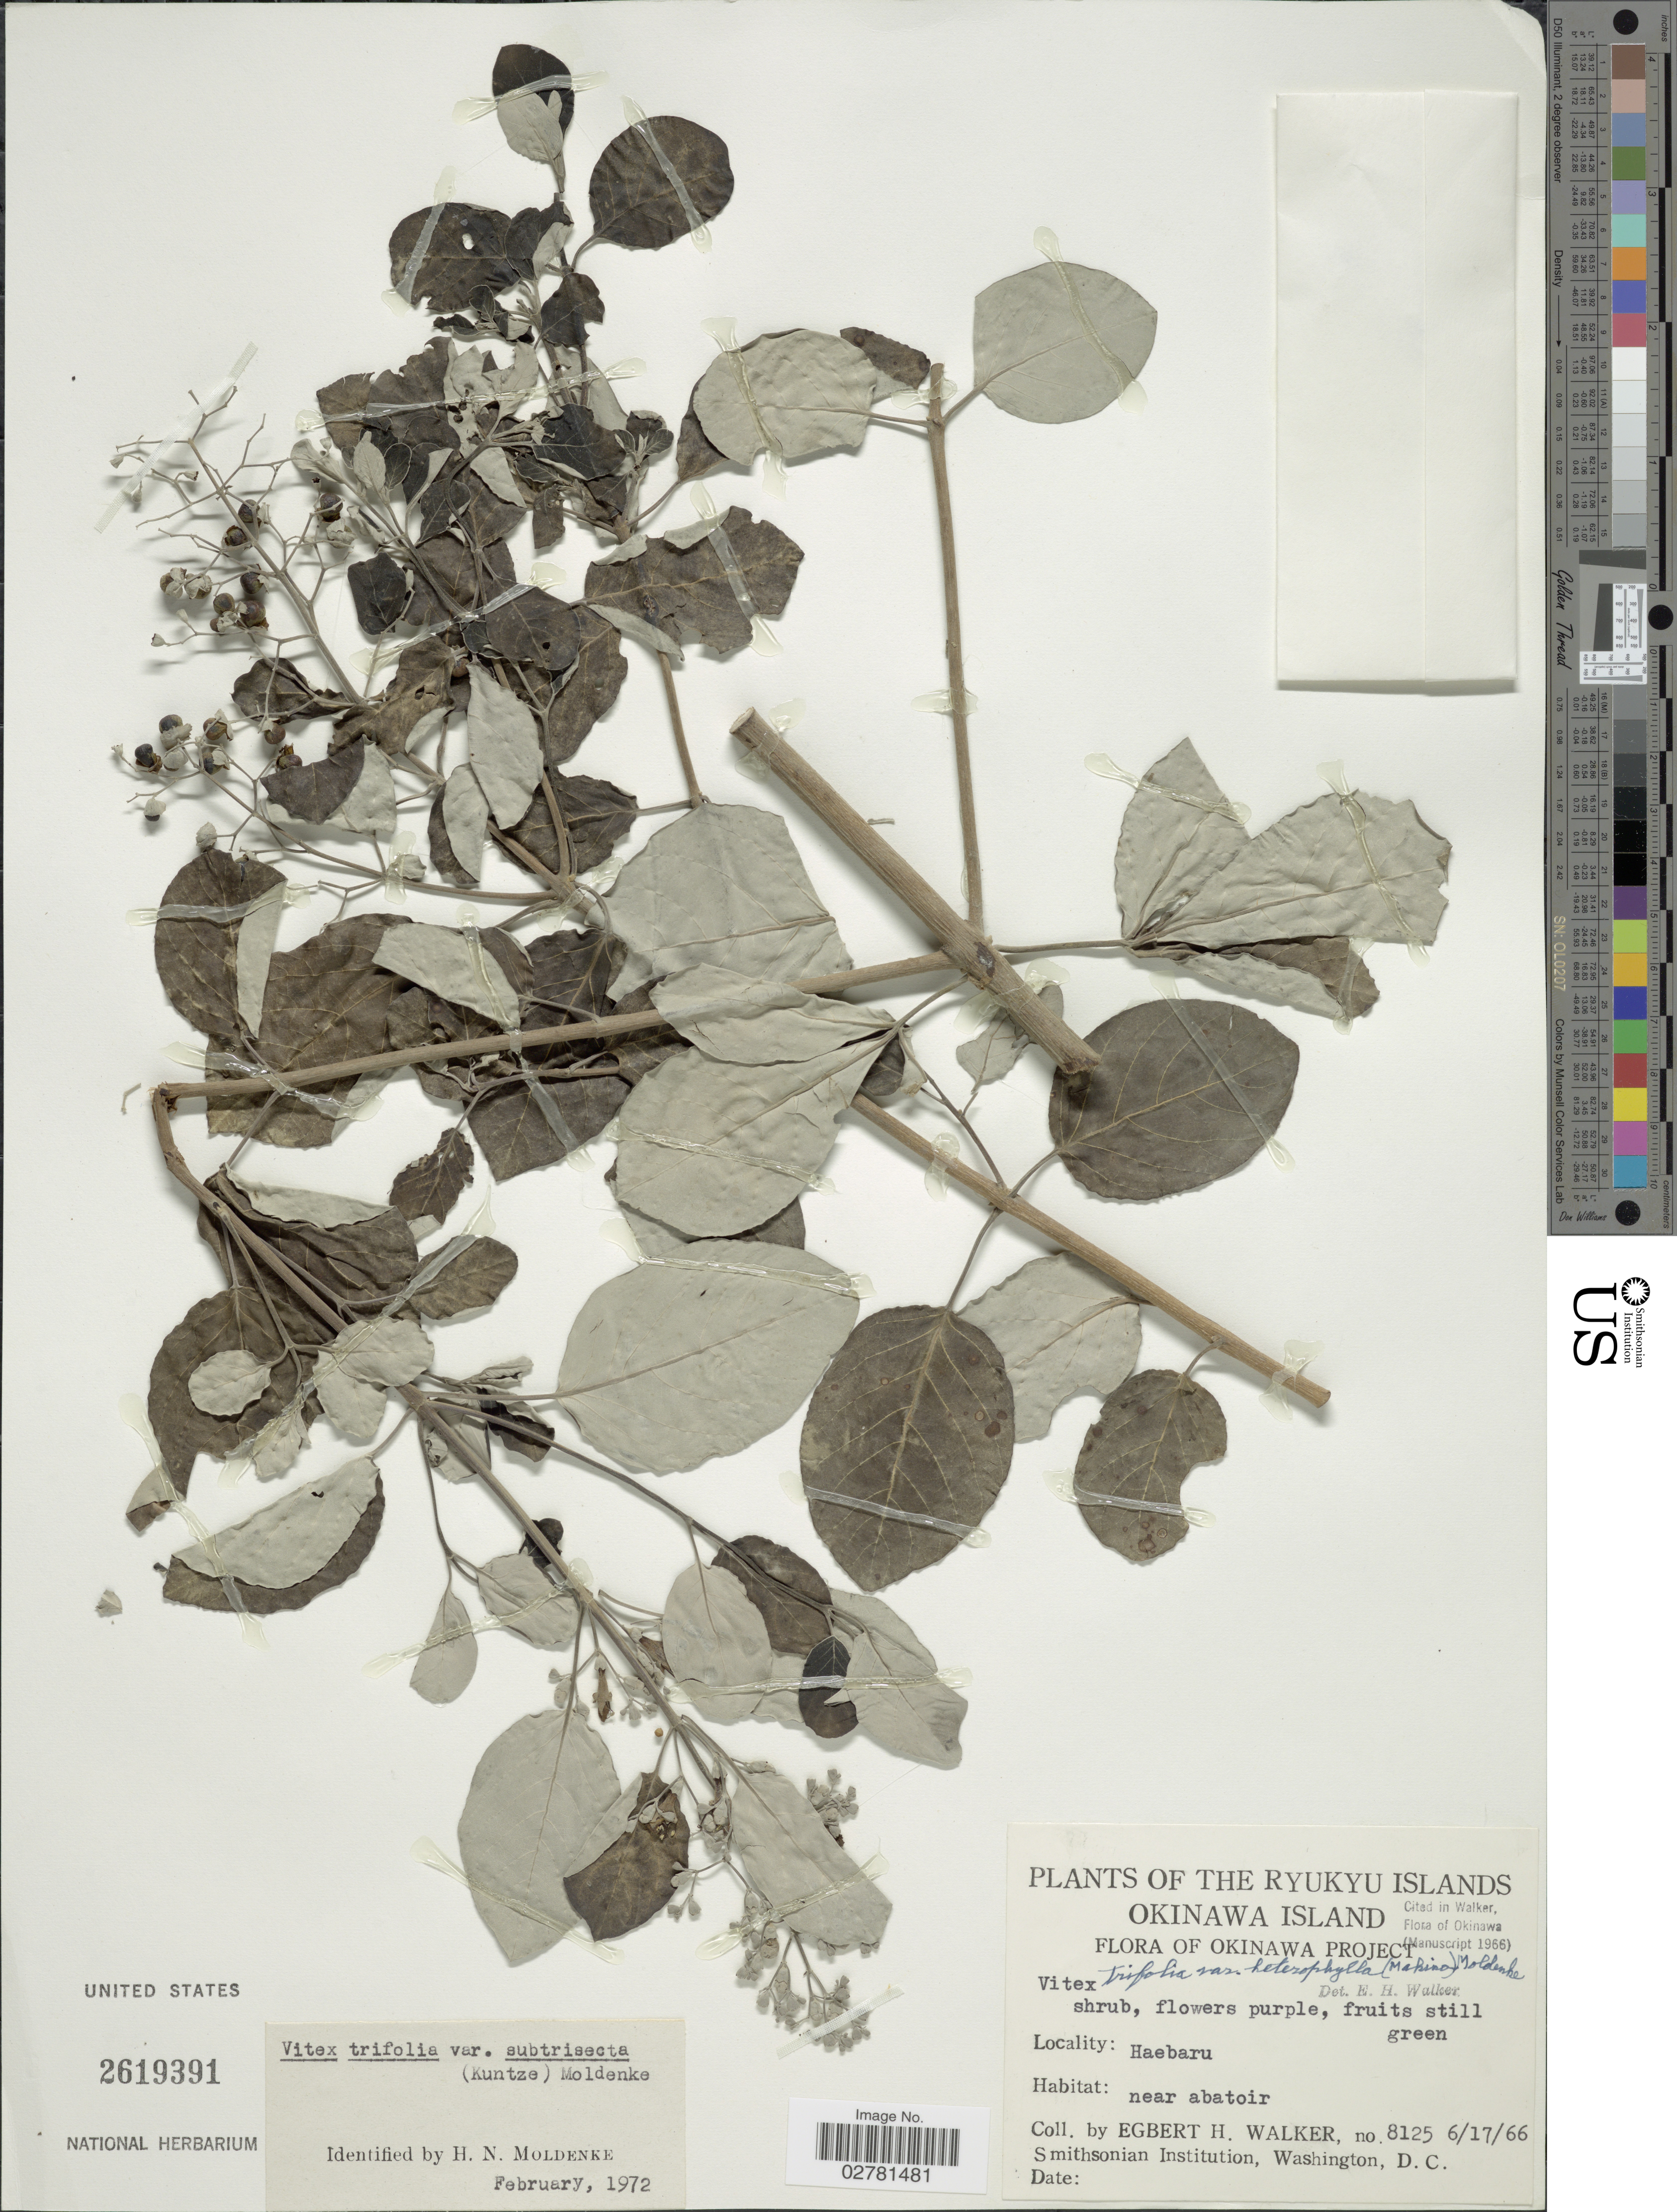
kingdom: Plantae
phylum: Tracheophyta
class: Magnoliopsida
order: Lamiales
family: Lamiaceae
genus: Vitex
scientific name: Vitex trifolia var. subtrisecta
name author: (Kuntze) Moldenke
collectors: E. H. Walker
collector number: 8125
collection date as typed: Transcribed d/m/y: 17/6/66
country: Japan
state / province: Okinawa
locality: The Ryukyu Islands. Okinawa Island. Okinawa Project. Haebaru, near abatoir.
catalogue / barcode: US 2619391